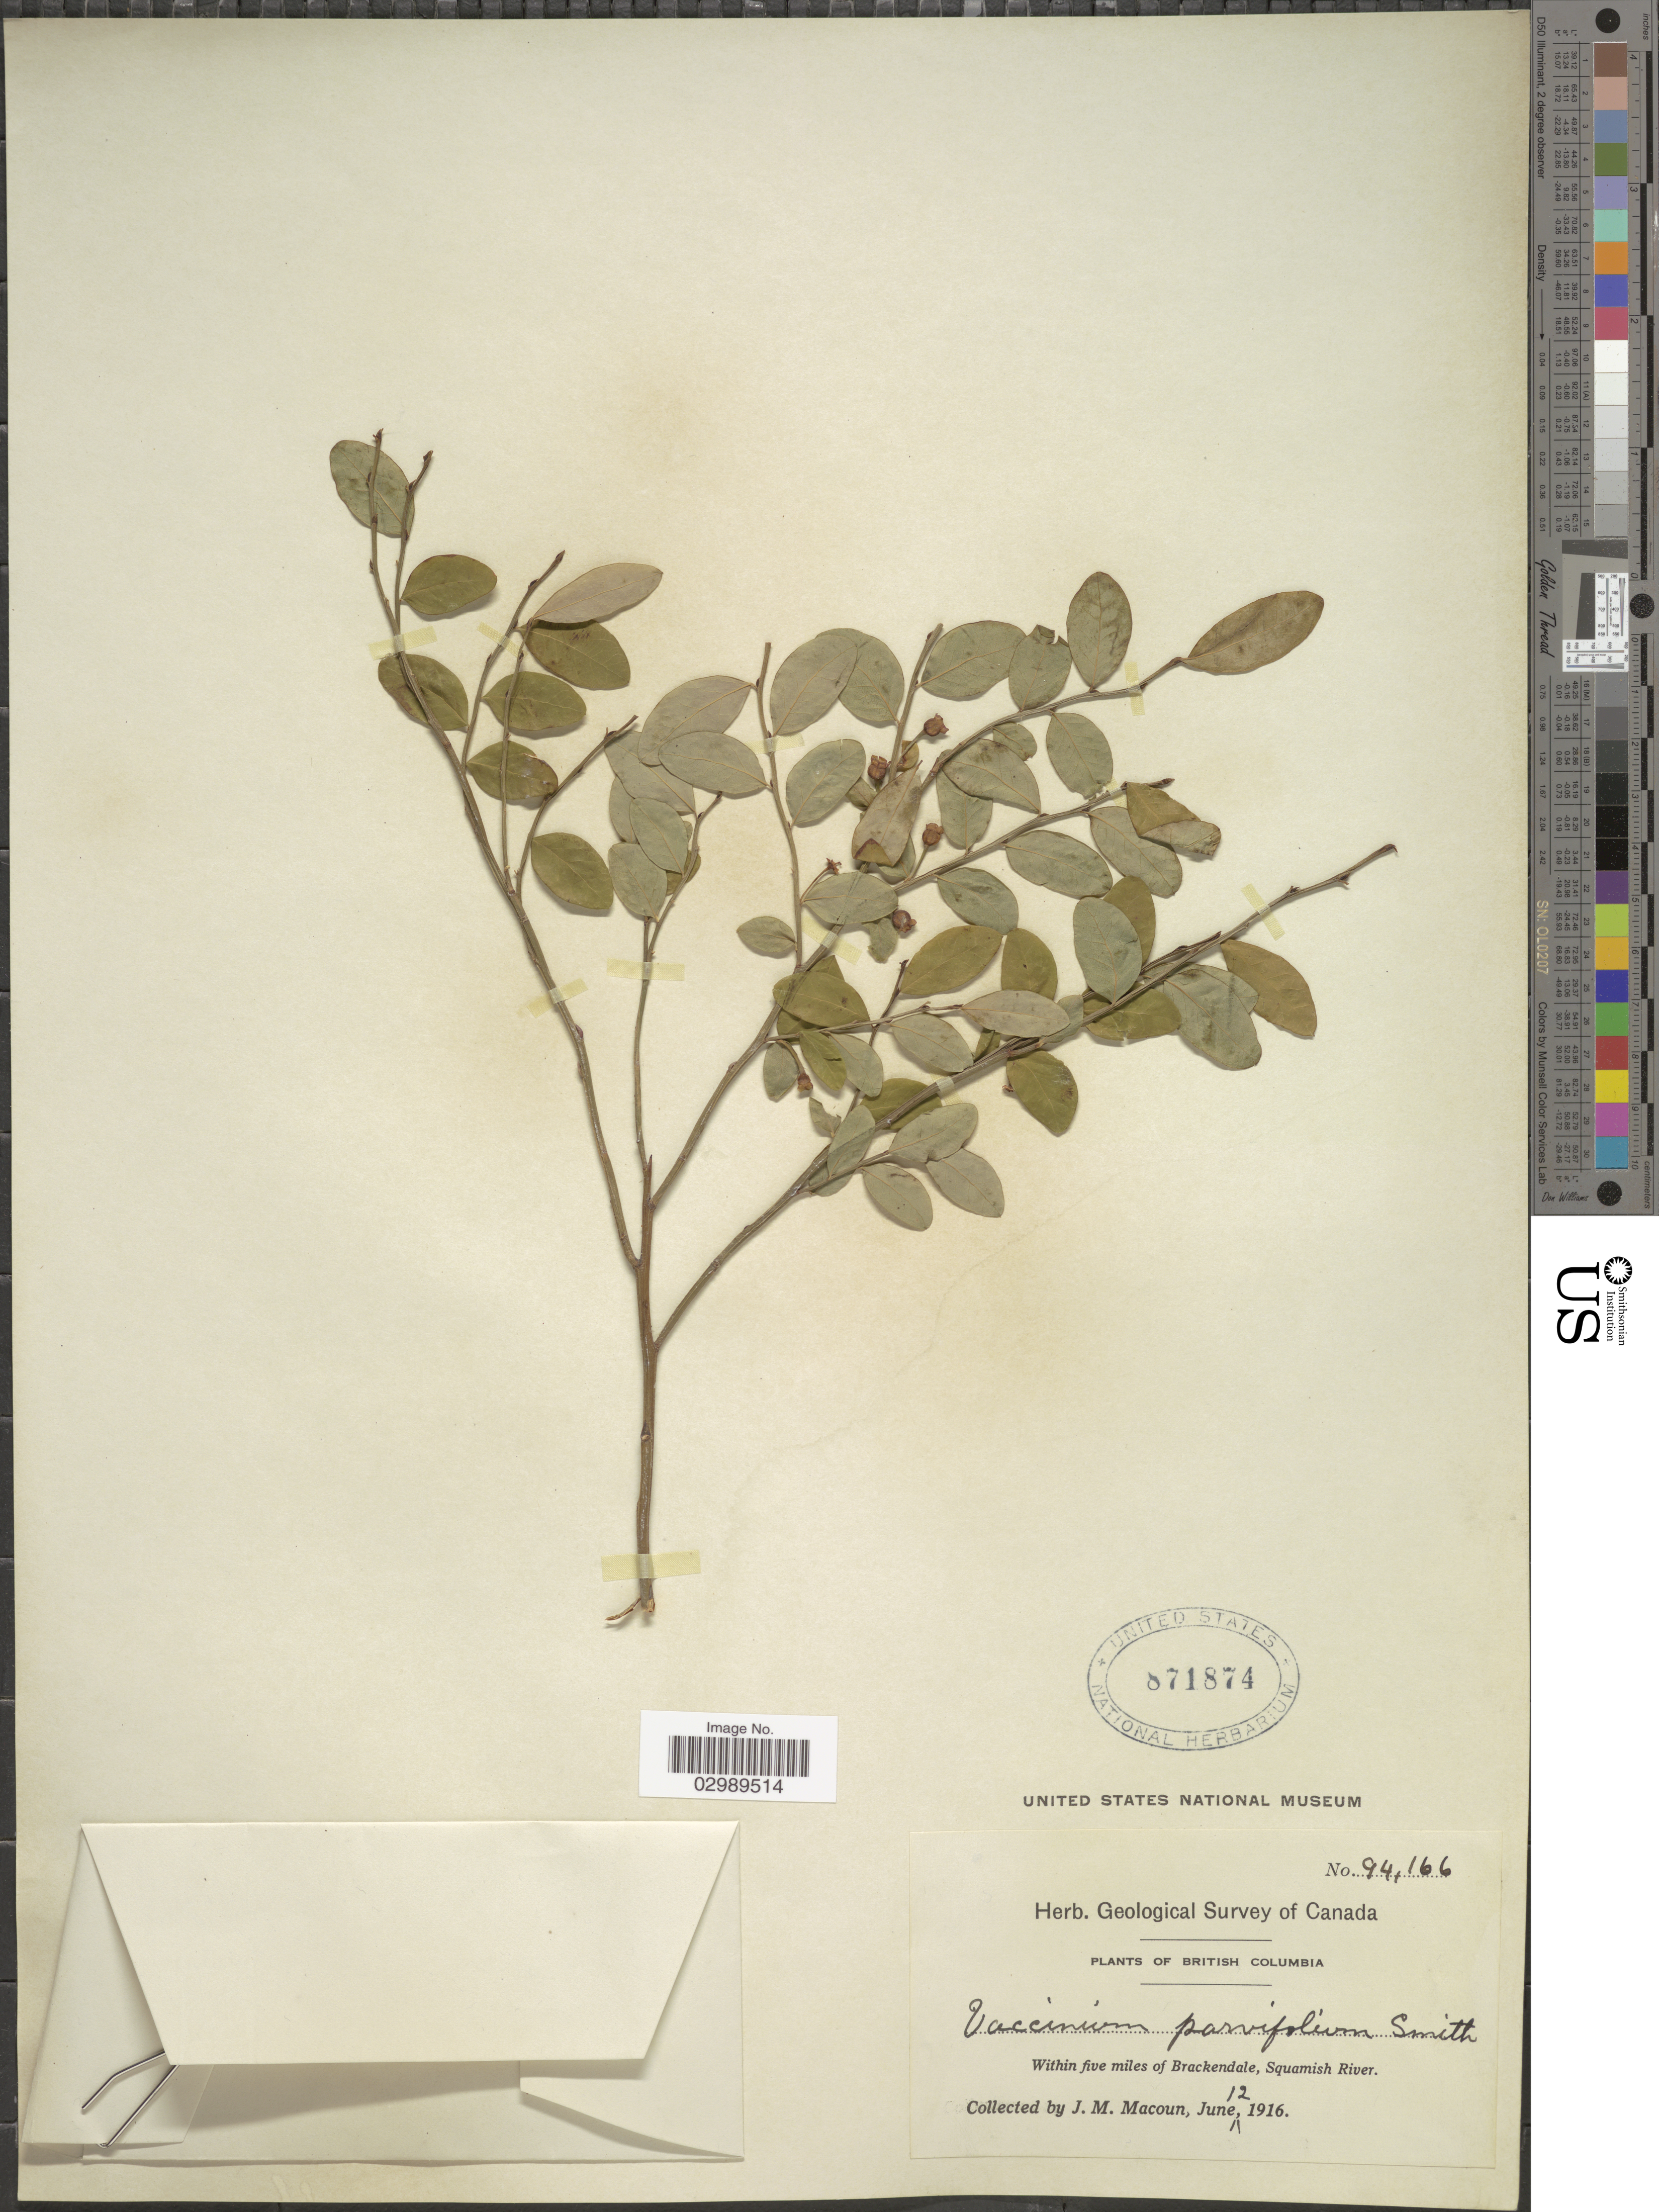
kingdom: Plantae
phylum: Tracheophyta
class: Magnoliopsida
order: Ericales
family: Ericaceae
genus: Vaccinium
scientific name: Vaccinium parvifolium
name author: Small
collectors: J. M. Macoun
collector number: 94166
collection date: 1916-06-12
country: Canada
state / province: British Columbia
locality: Witihin five miles of Brackendale, Squamish River.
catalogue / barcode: US 871874